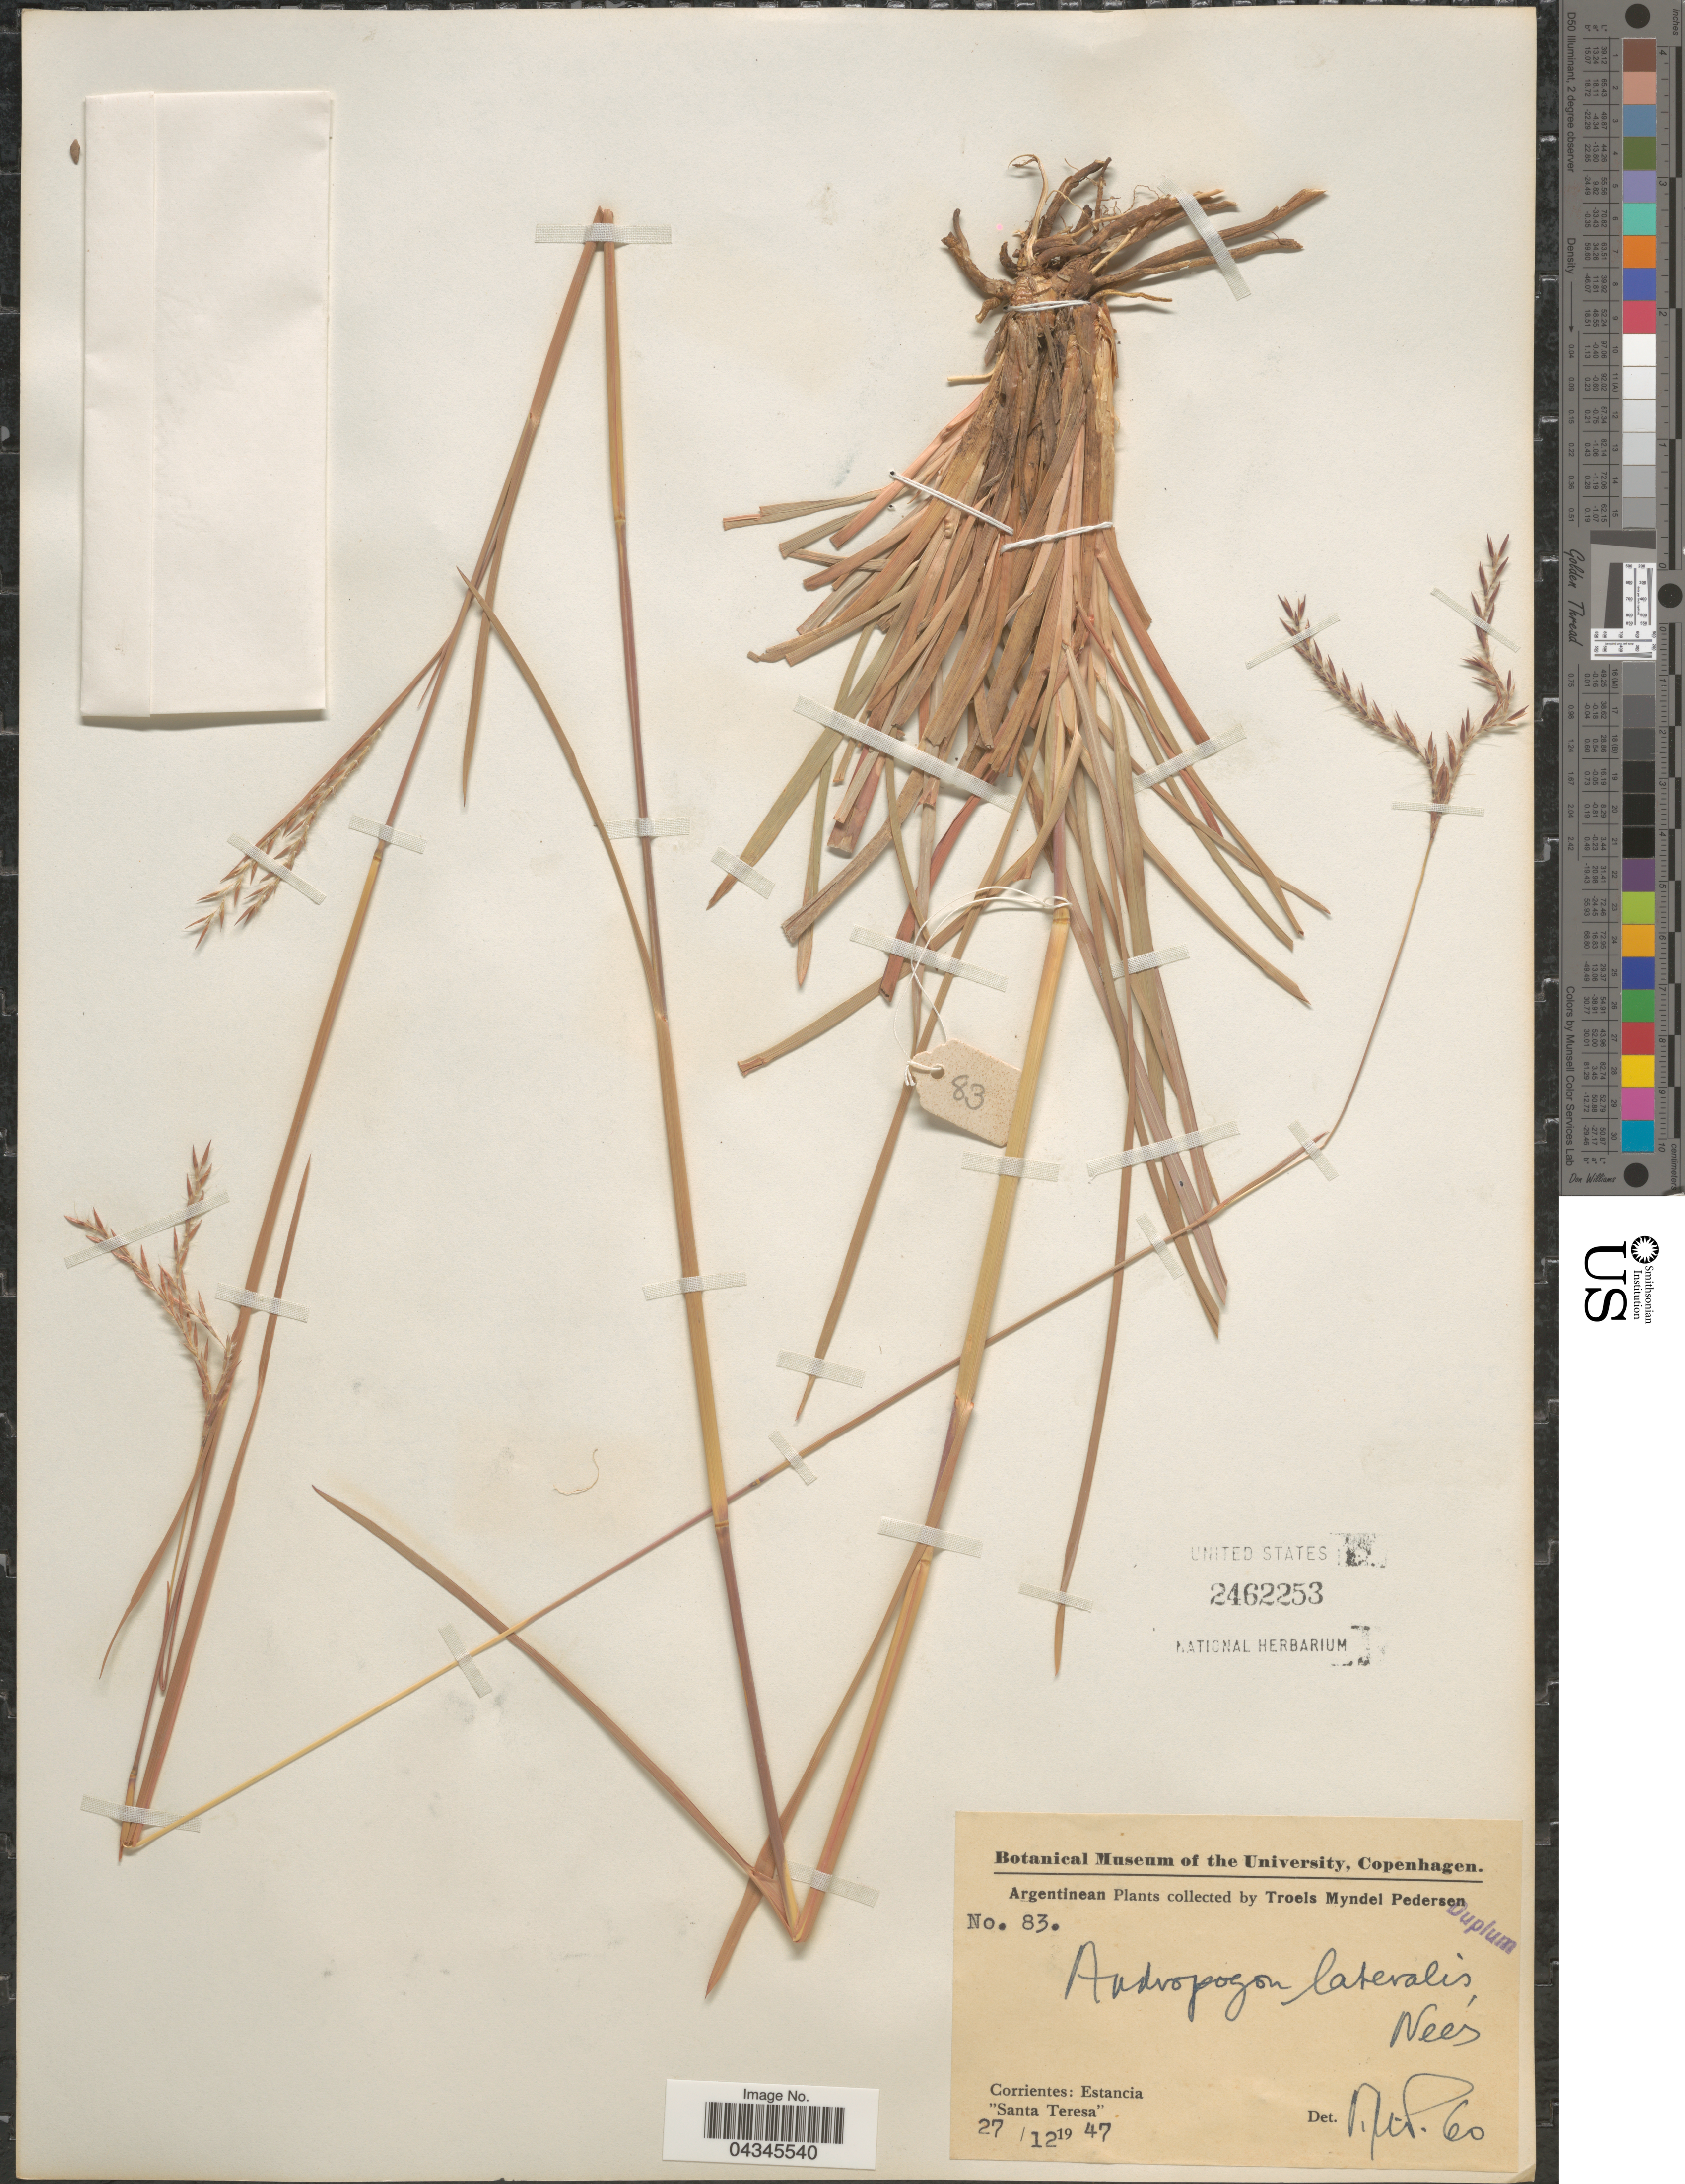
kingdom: Plantae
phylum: Tracheophyta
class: Liliopsida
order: Poales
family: Poaceae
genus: Andropogon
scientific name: Andropogon lateralis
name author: Nees in Mart.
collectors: T. Pederson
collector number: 83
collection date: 1947-12-27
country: Argentina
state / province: Corrientes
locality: Corrientes: Estancia. "Santa Teresa".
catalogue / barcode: US 2462253